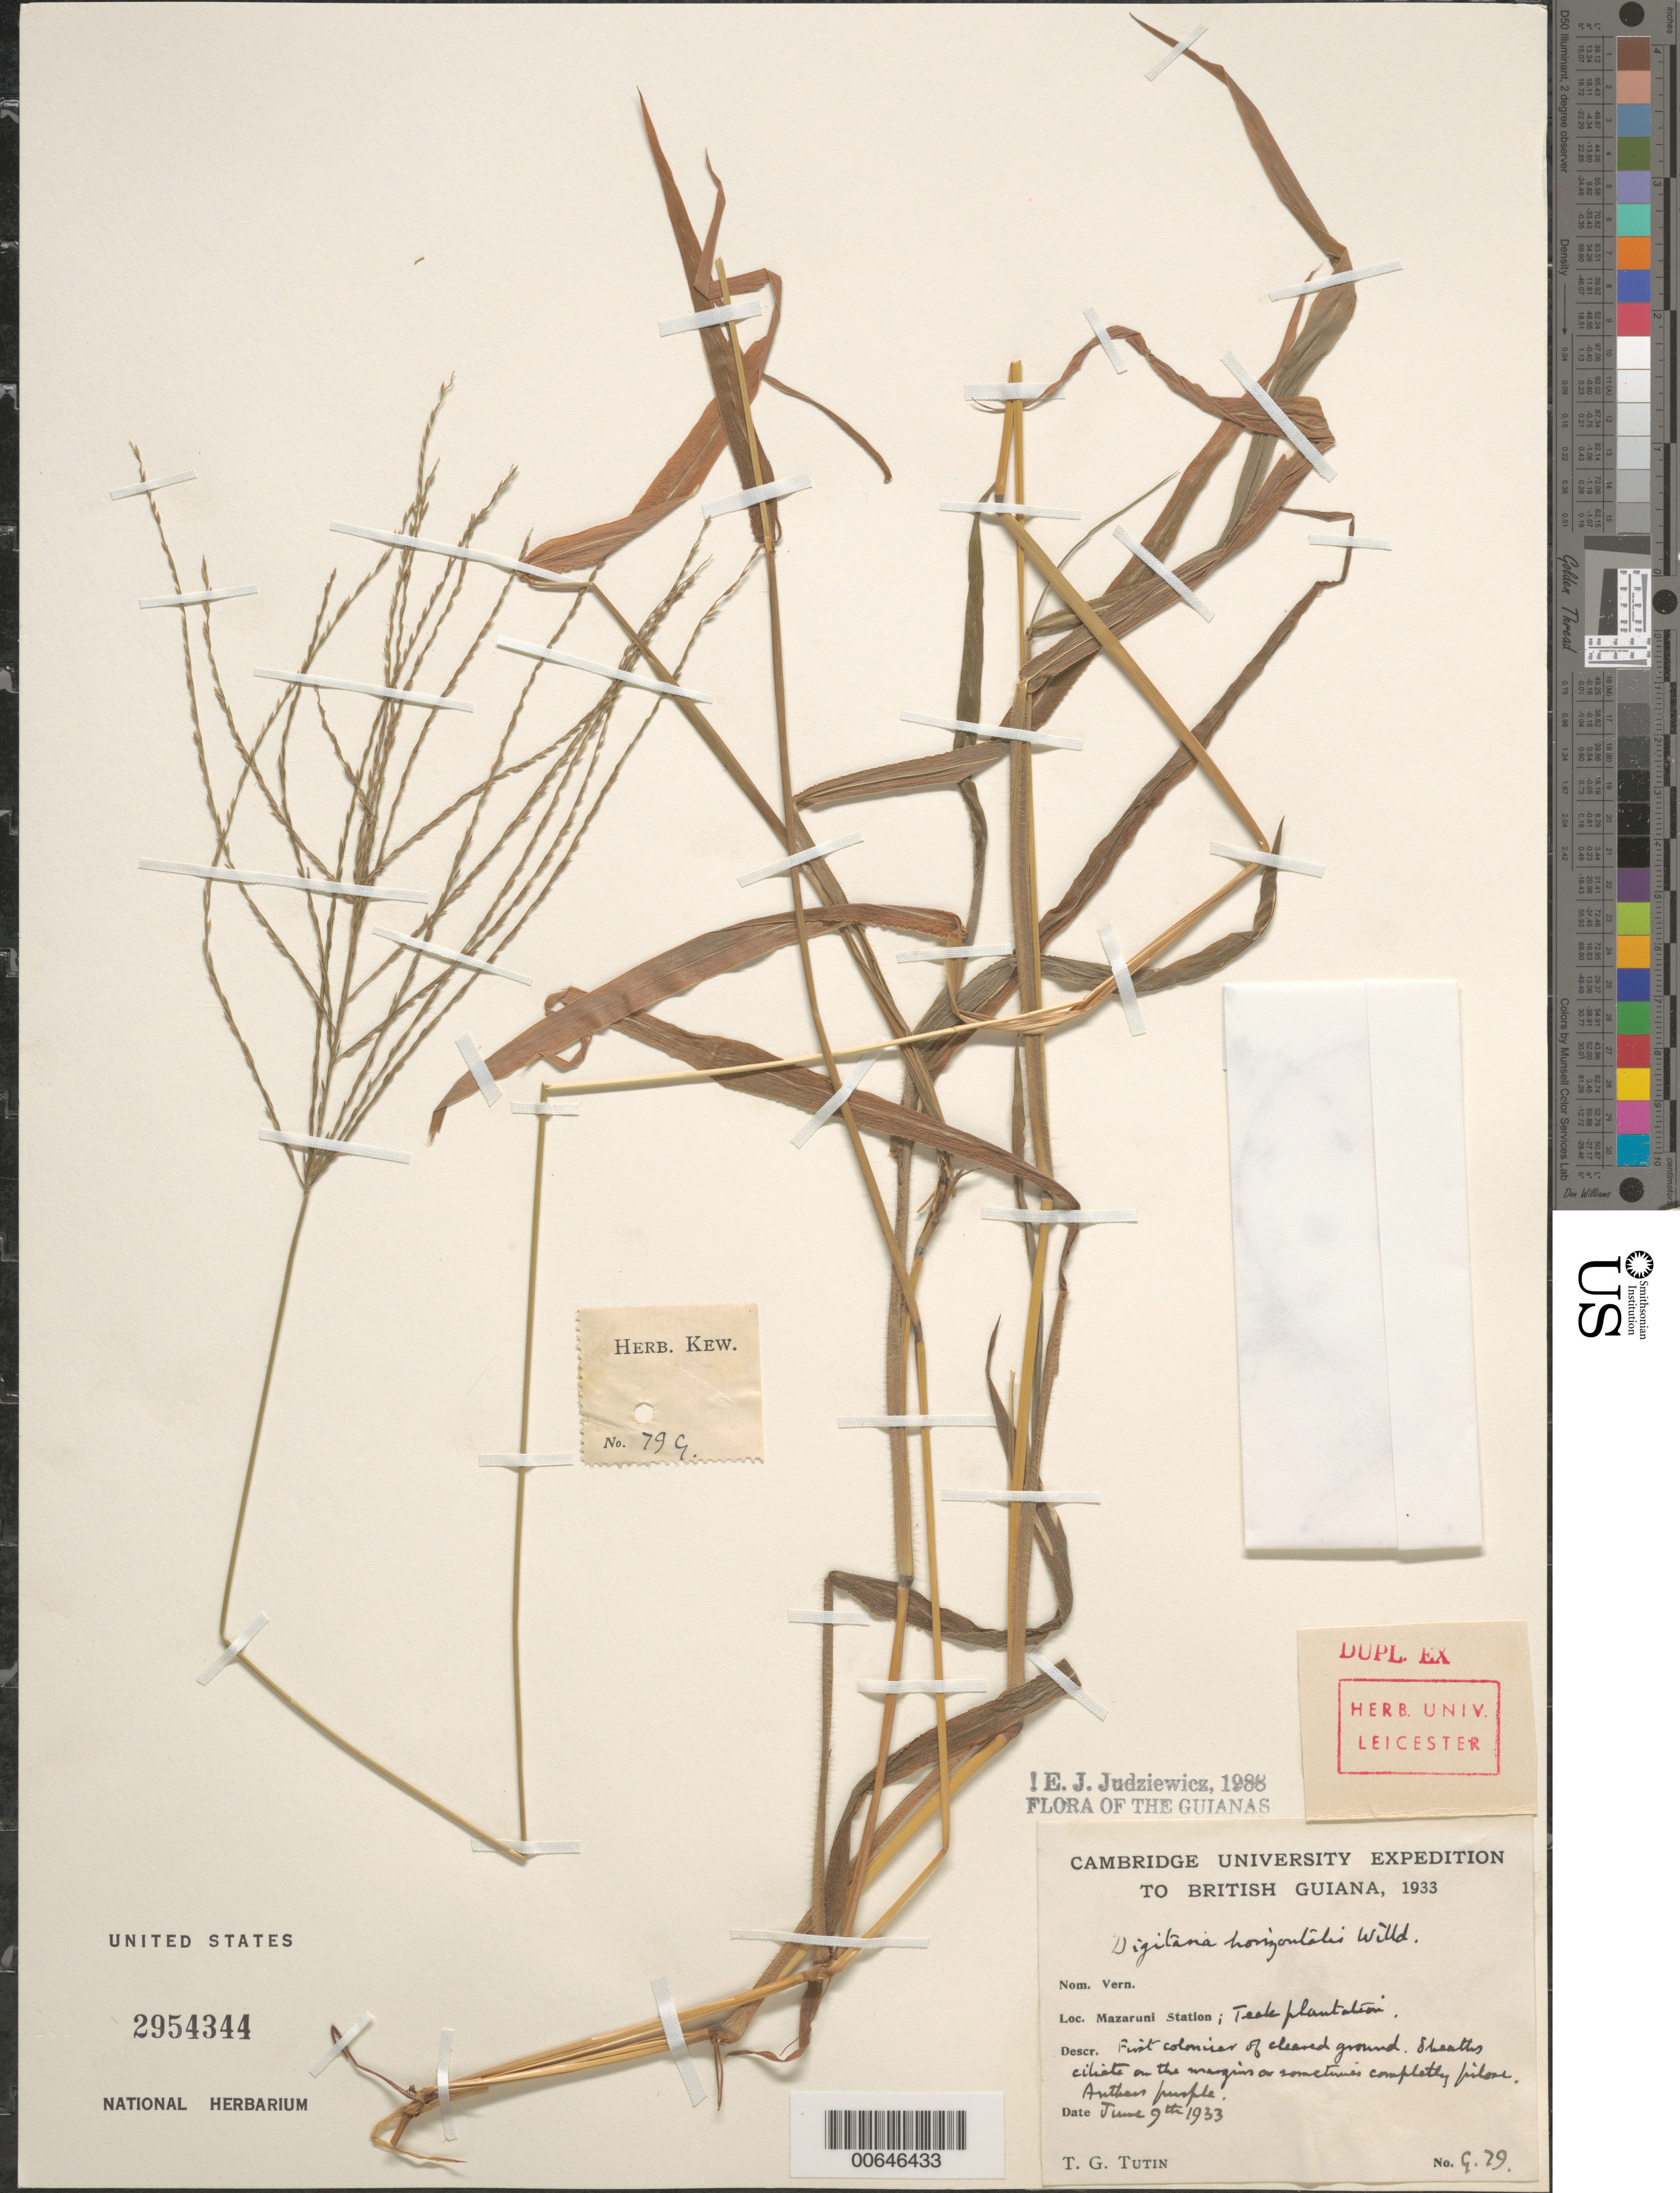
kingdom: Plantae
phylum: Tracheophyta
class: Liliopsida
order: Poales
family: Poaceae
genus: Digitaria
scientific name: Digitaria horizontalis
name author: Willd.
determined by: Judziewicz, E. J.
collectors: T. G. Tutin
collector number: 979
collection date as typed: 9-Jun-33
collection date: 1933-06-09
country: Guyana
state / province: Cuyuni-Mazaruni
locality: Mazaruni Station, Teak Plantation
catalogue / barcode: US 2954344